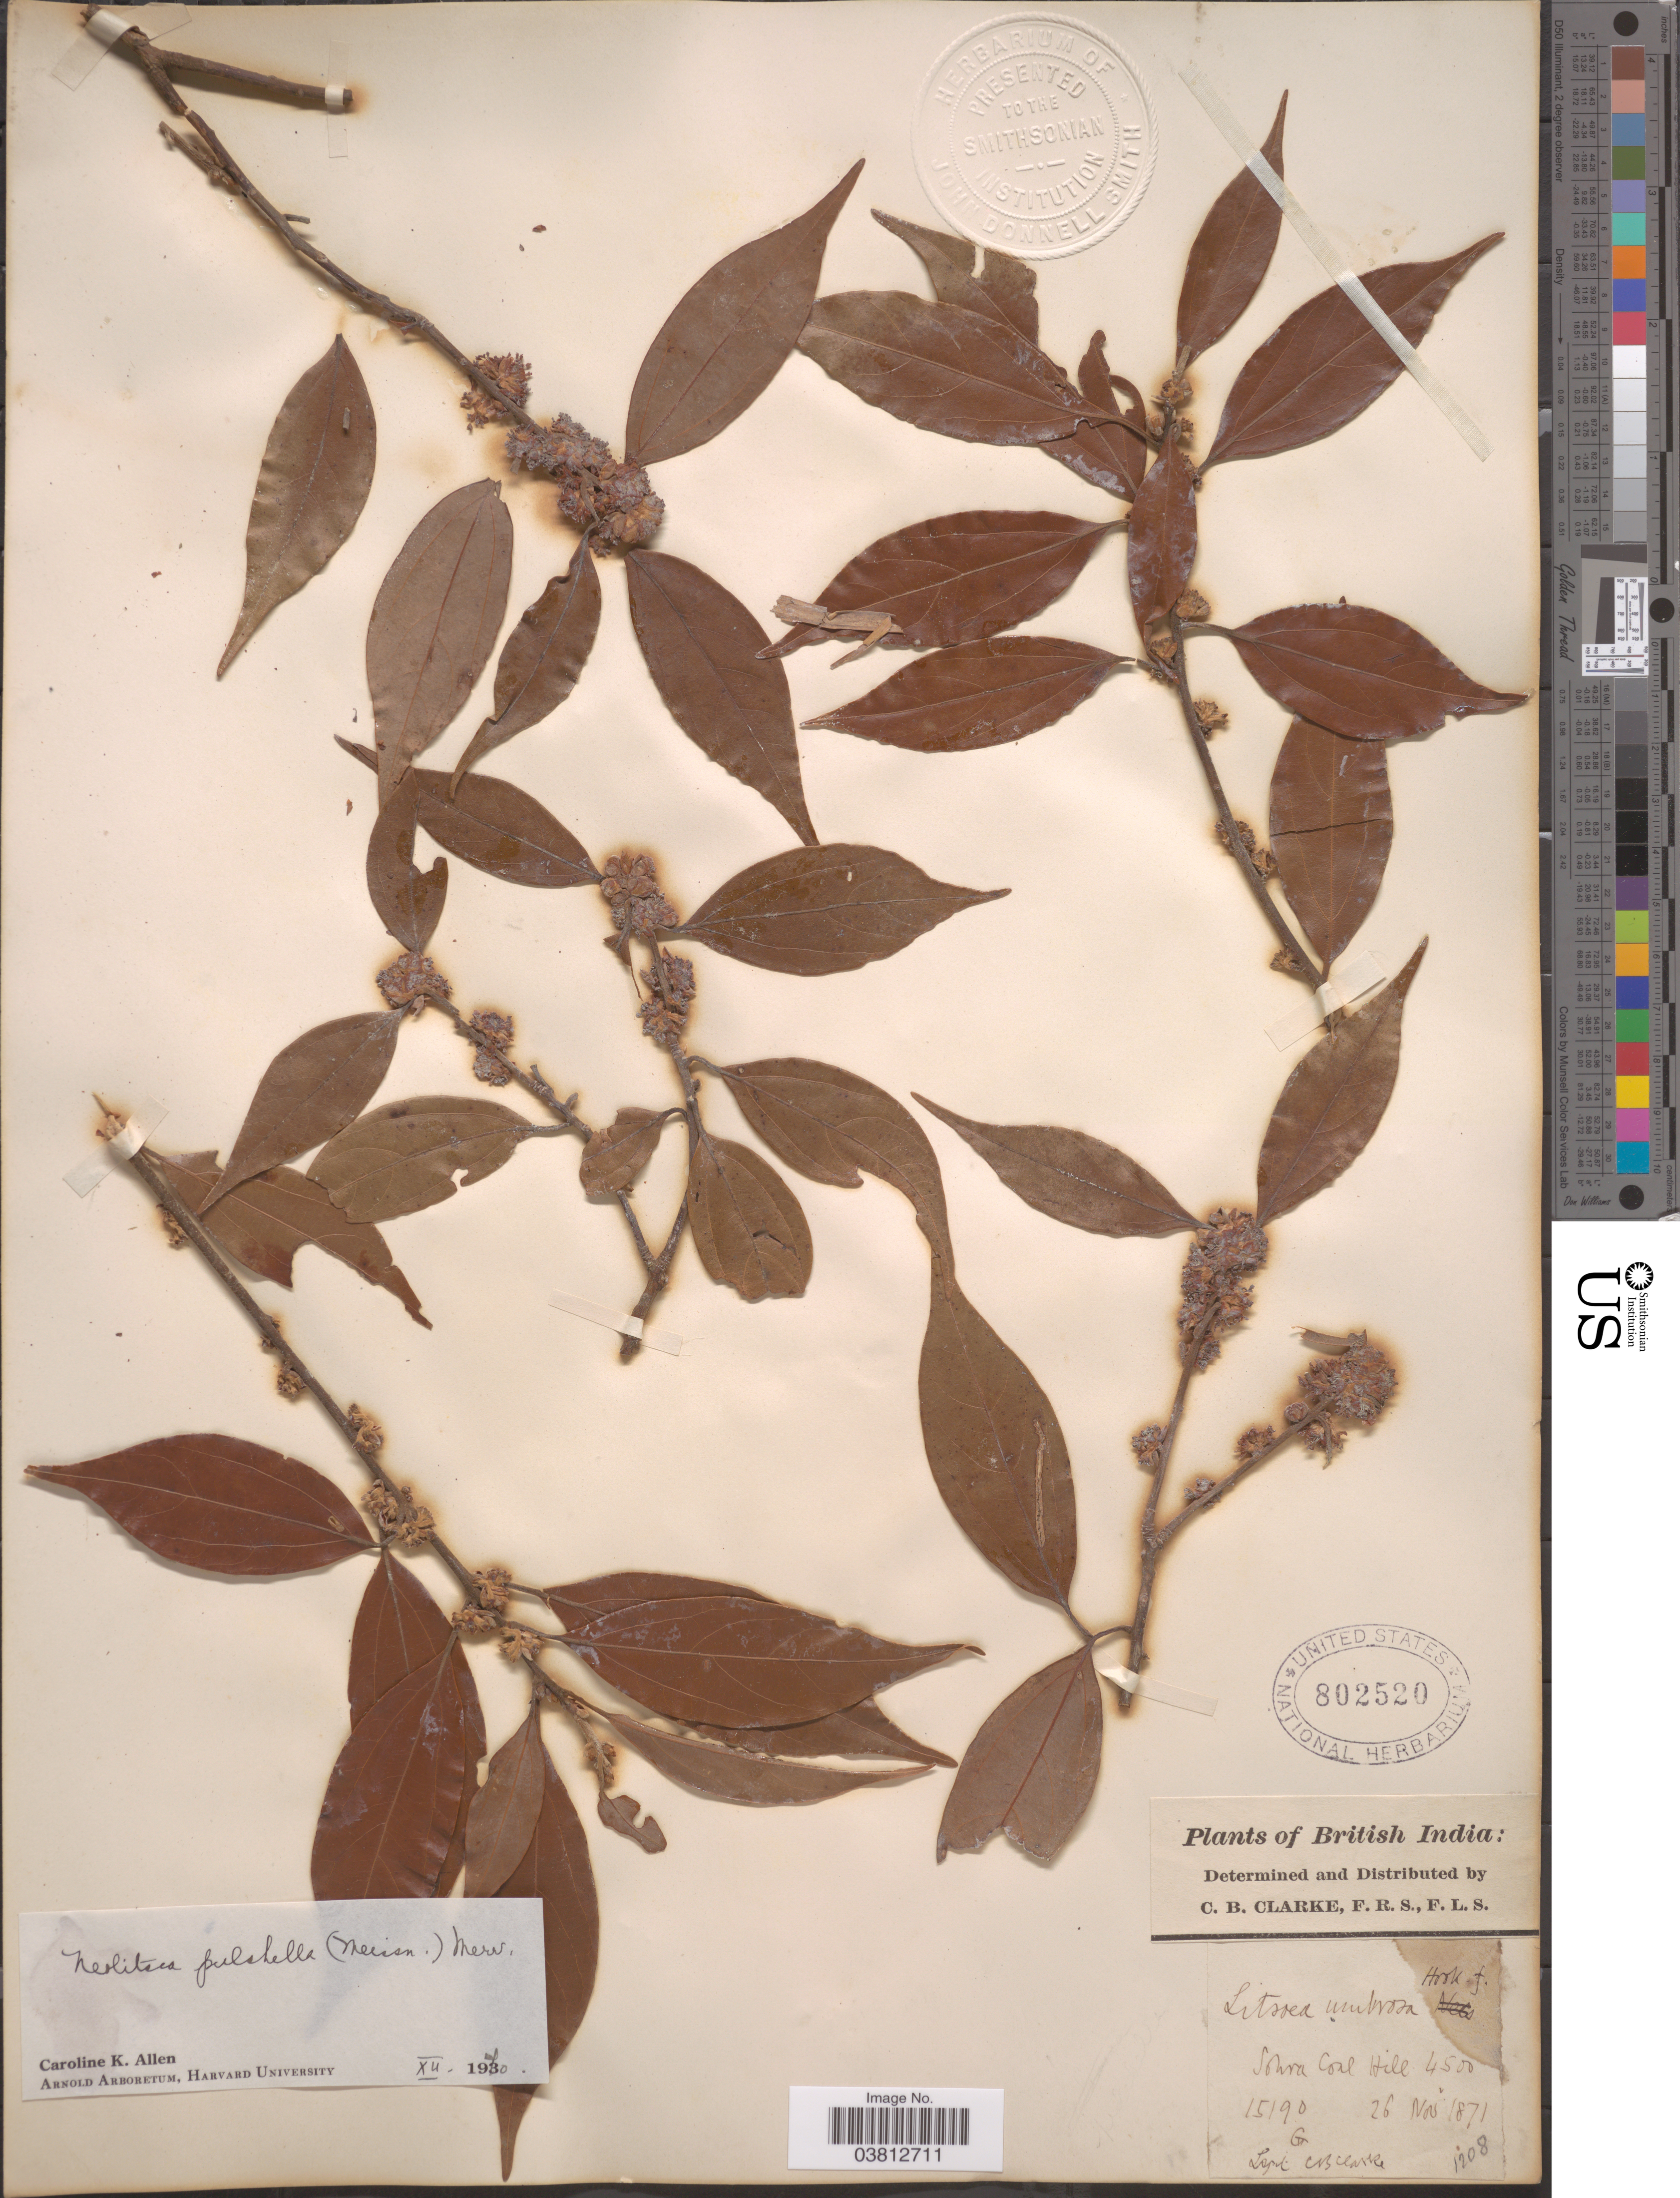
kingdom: Plantae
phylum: Tracheophyta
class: Magnoliopsida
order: Laurales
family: Lauraceae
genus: Neolitsea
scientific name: Neolitsea pulchella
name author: (Meisn.) Merr.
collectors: C. B. Clarke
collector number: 15190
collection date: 1871-11-26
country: India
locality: British India. Sohra Coal Hill.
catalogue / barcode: US 802520